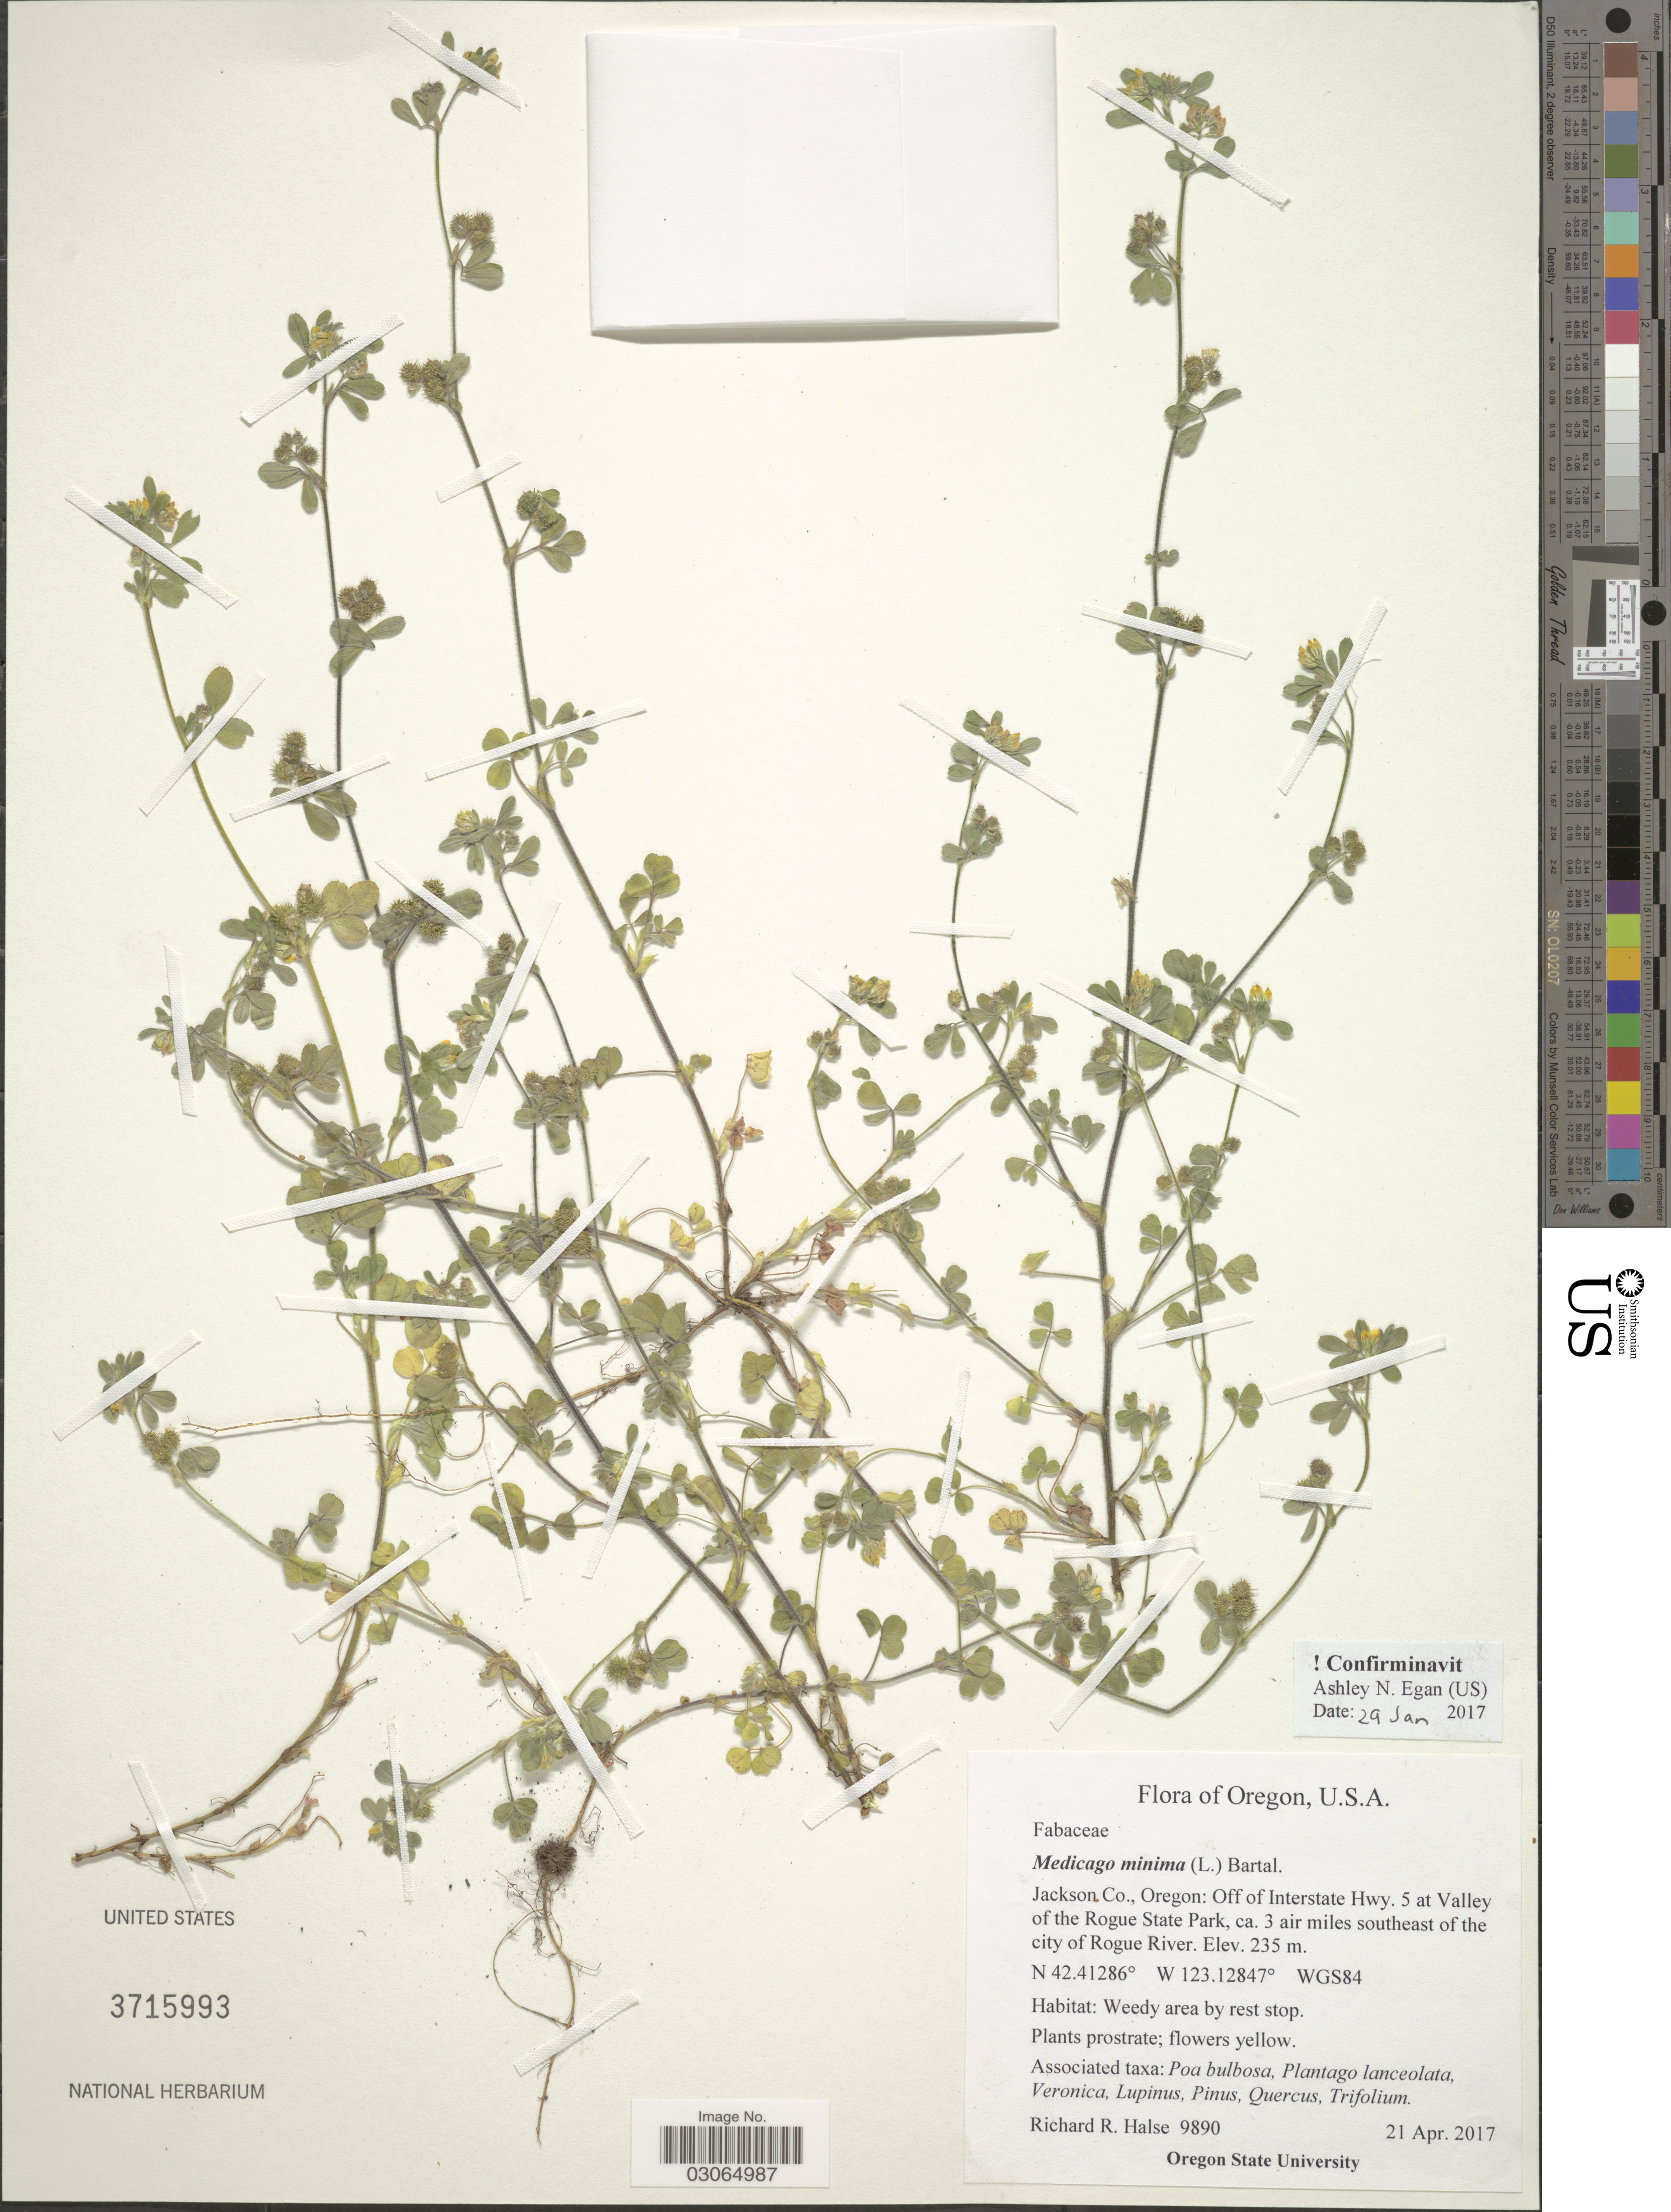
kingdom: Plantae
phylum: Tracheophyta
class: Magnoliopsida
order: Fabales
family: Fabaceae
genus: Medicago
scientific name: Medicago minima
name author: Lam.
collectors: R. Halse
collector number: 9890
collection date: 2017-04-21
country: United States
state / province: Oregon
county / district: Jackson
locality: Jackson Co. Off of Interstate Hwy. 5 at Valley of the Rogue State Park, ca. 3 air miles southeast of the city of Rogue River.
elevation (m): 235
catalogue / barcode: US 3715993